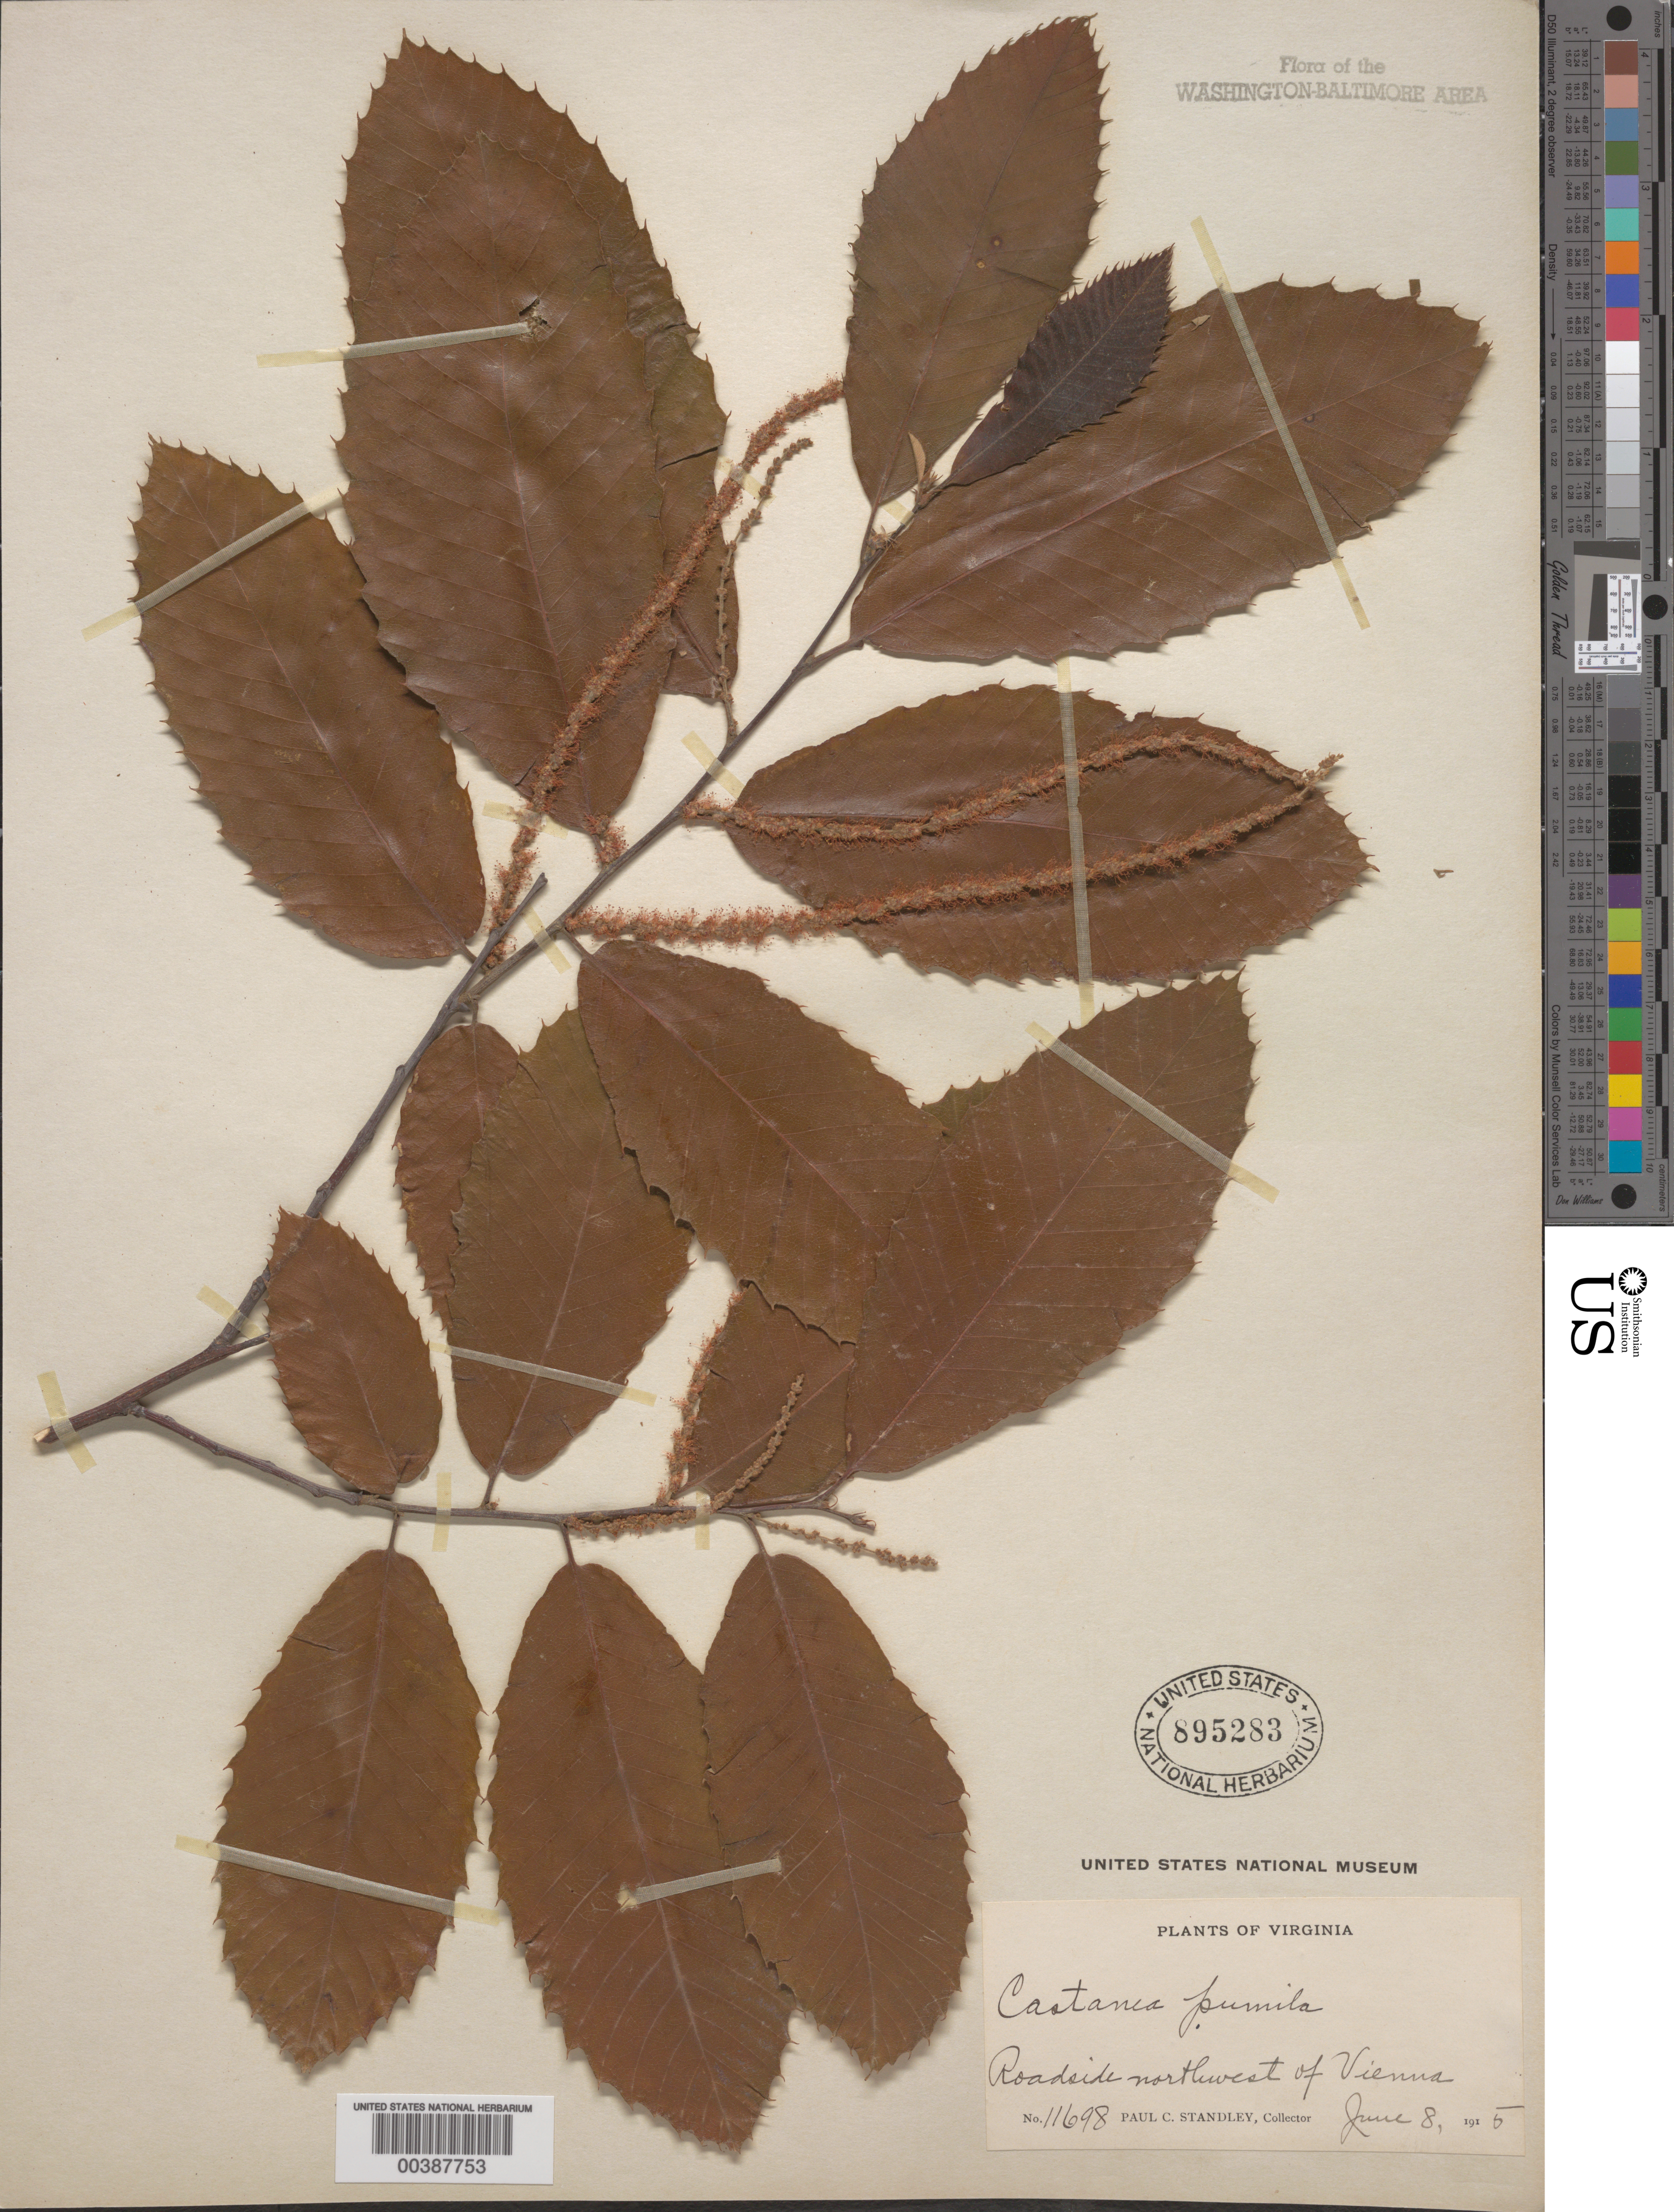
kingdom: Plantae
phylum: Tracheophyta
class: Magnoliopsida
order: Fagales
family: Fagaceae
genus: Castanea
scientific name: Castanea pumila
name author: (L.) Mill.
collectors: P. C. Standley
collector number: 11698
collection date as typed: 08 Jun 1915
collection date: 1915-06-08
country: United States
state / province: Virginia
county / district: Fairfax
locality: Northwest of Vienna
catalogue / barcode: US 895283